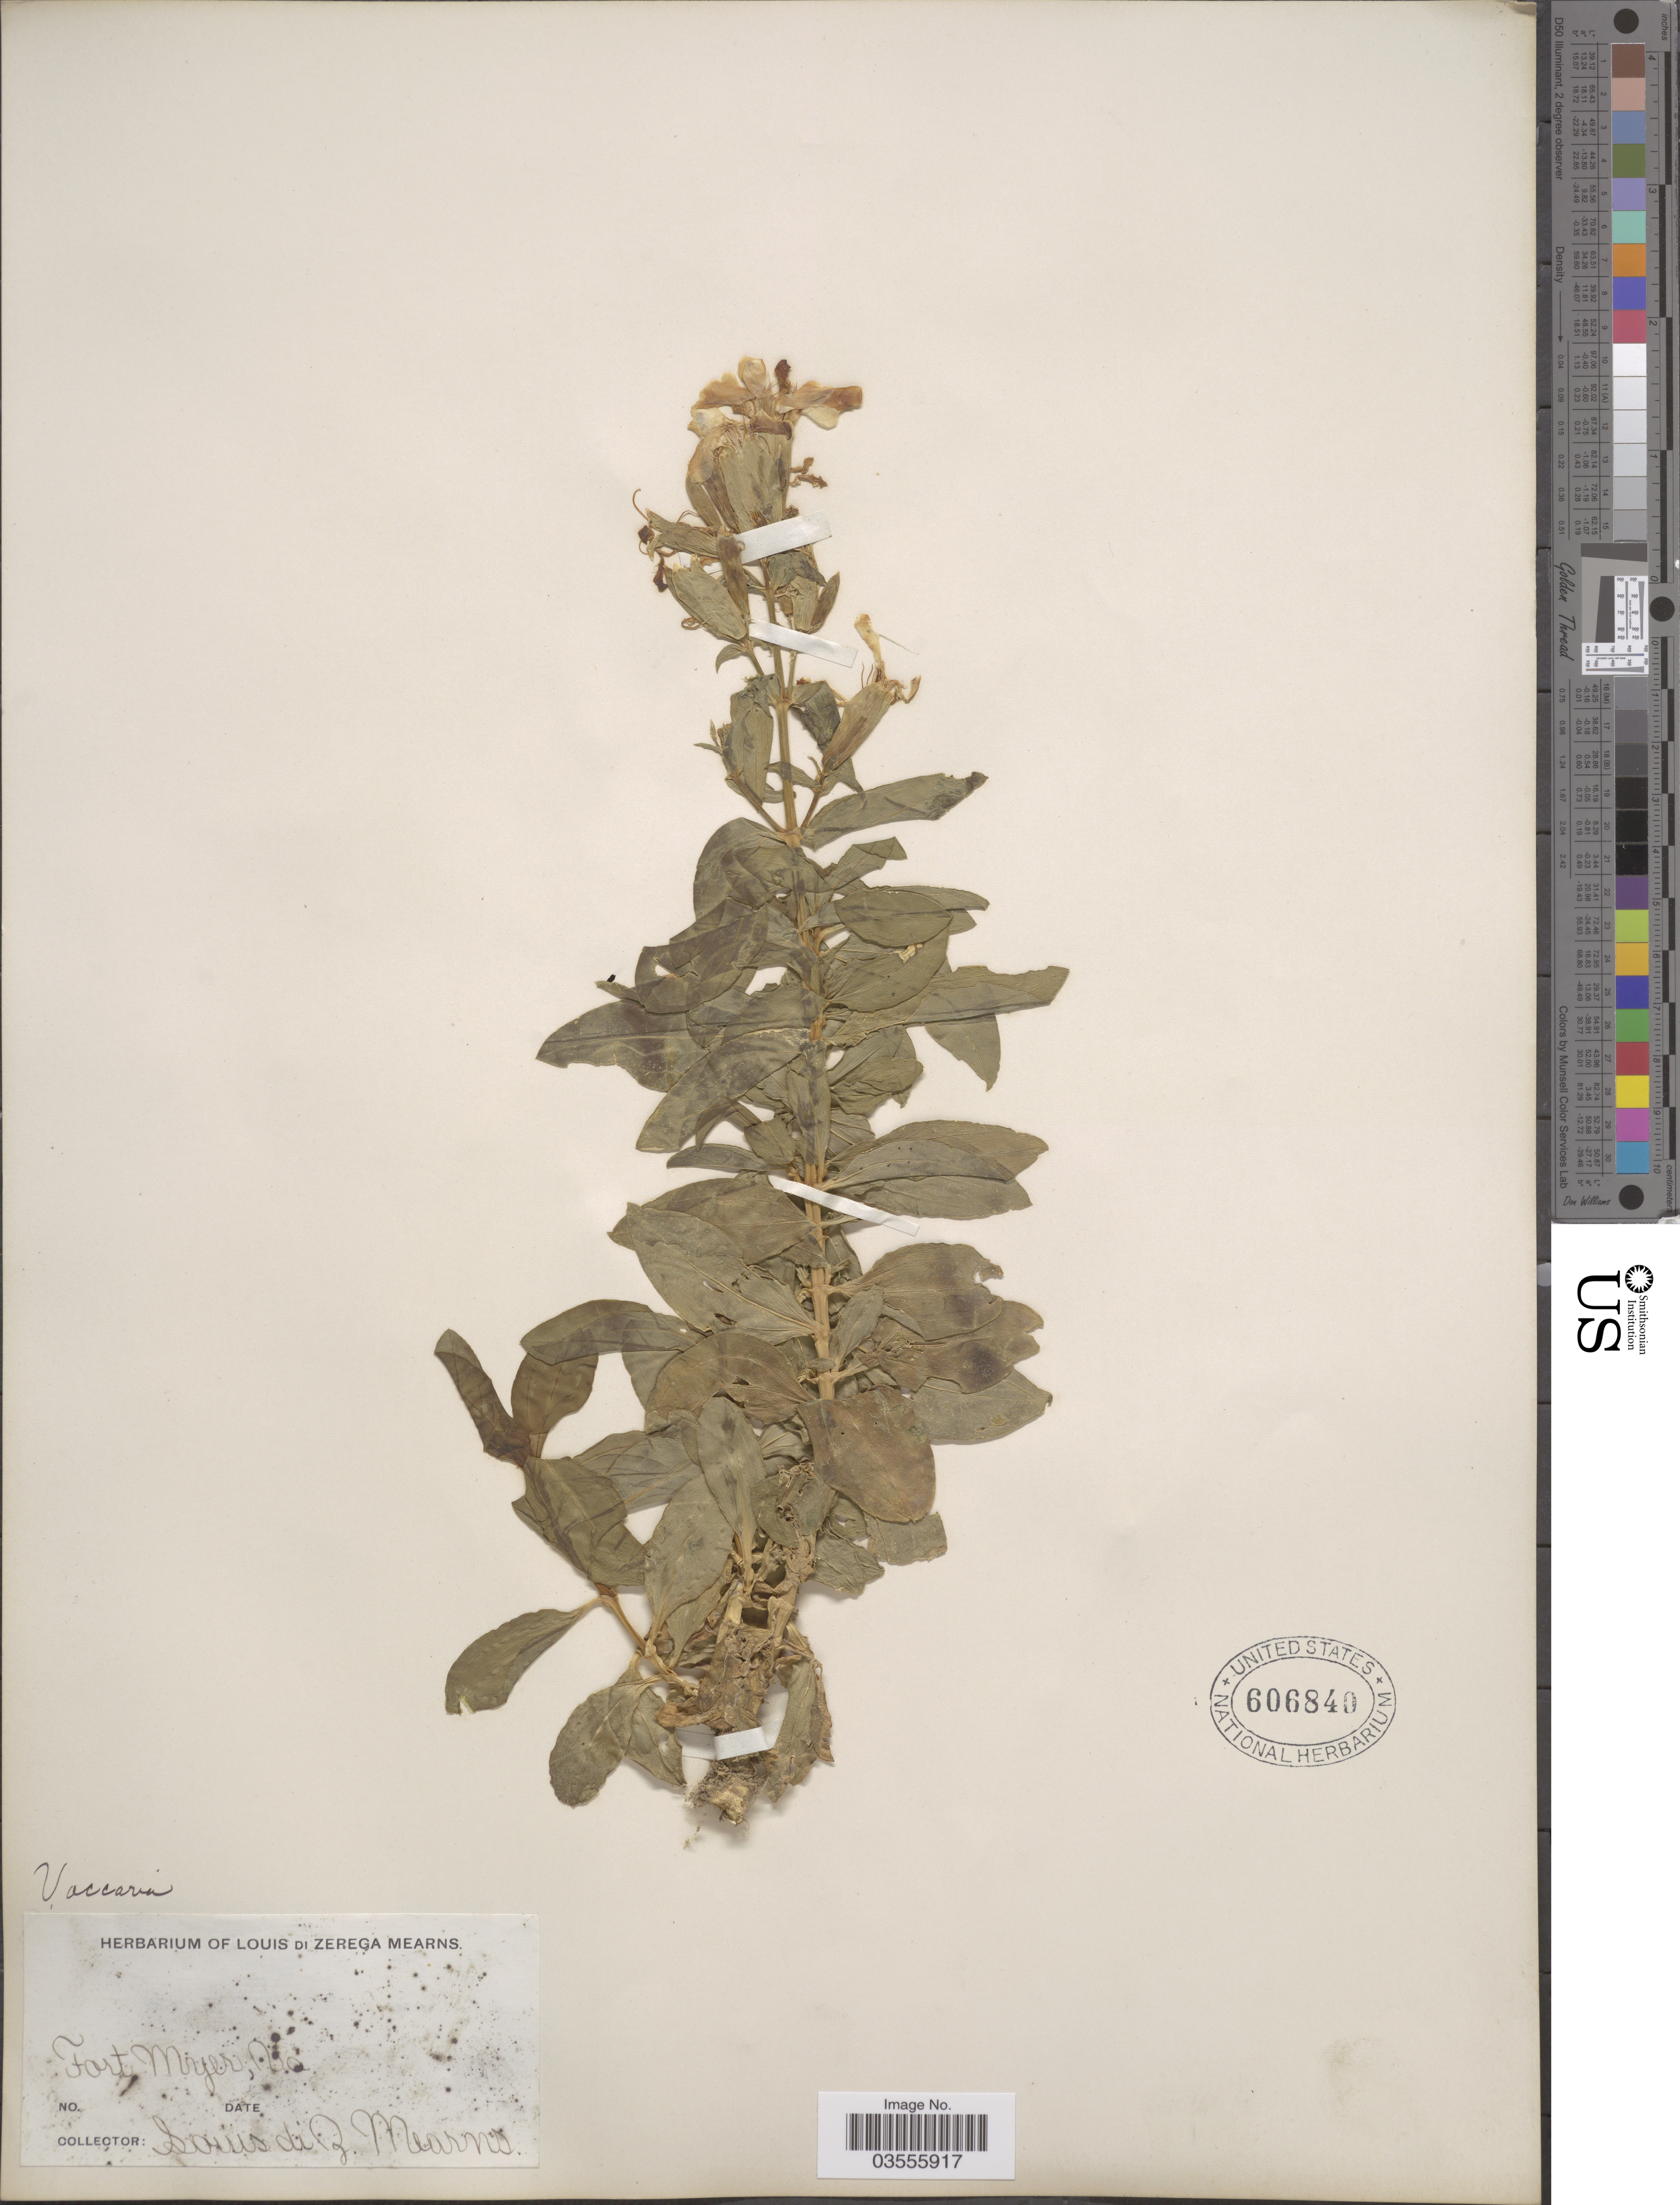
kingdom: Plantae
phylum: Tracheophyta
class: Magnoliopsida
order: Caryophyllales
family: Caryophyllaceae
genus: Saponaria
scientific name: Saponaria officinalis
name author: L.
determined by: Strong, Mark T., (BOT), Smithsonian Institution - National Museum of Natural History (UNITED STATES)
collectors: L. D. Mearns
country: United States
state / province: Virginia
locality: Fort Myers.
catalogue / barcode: US 606840